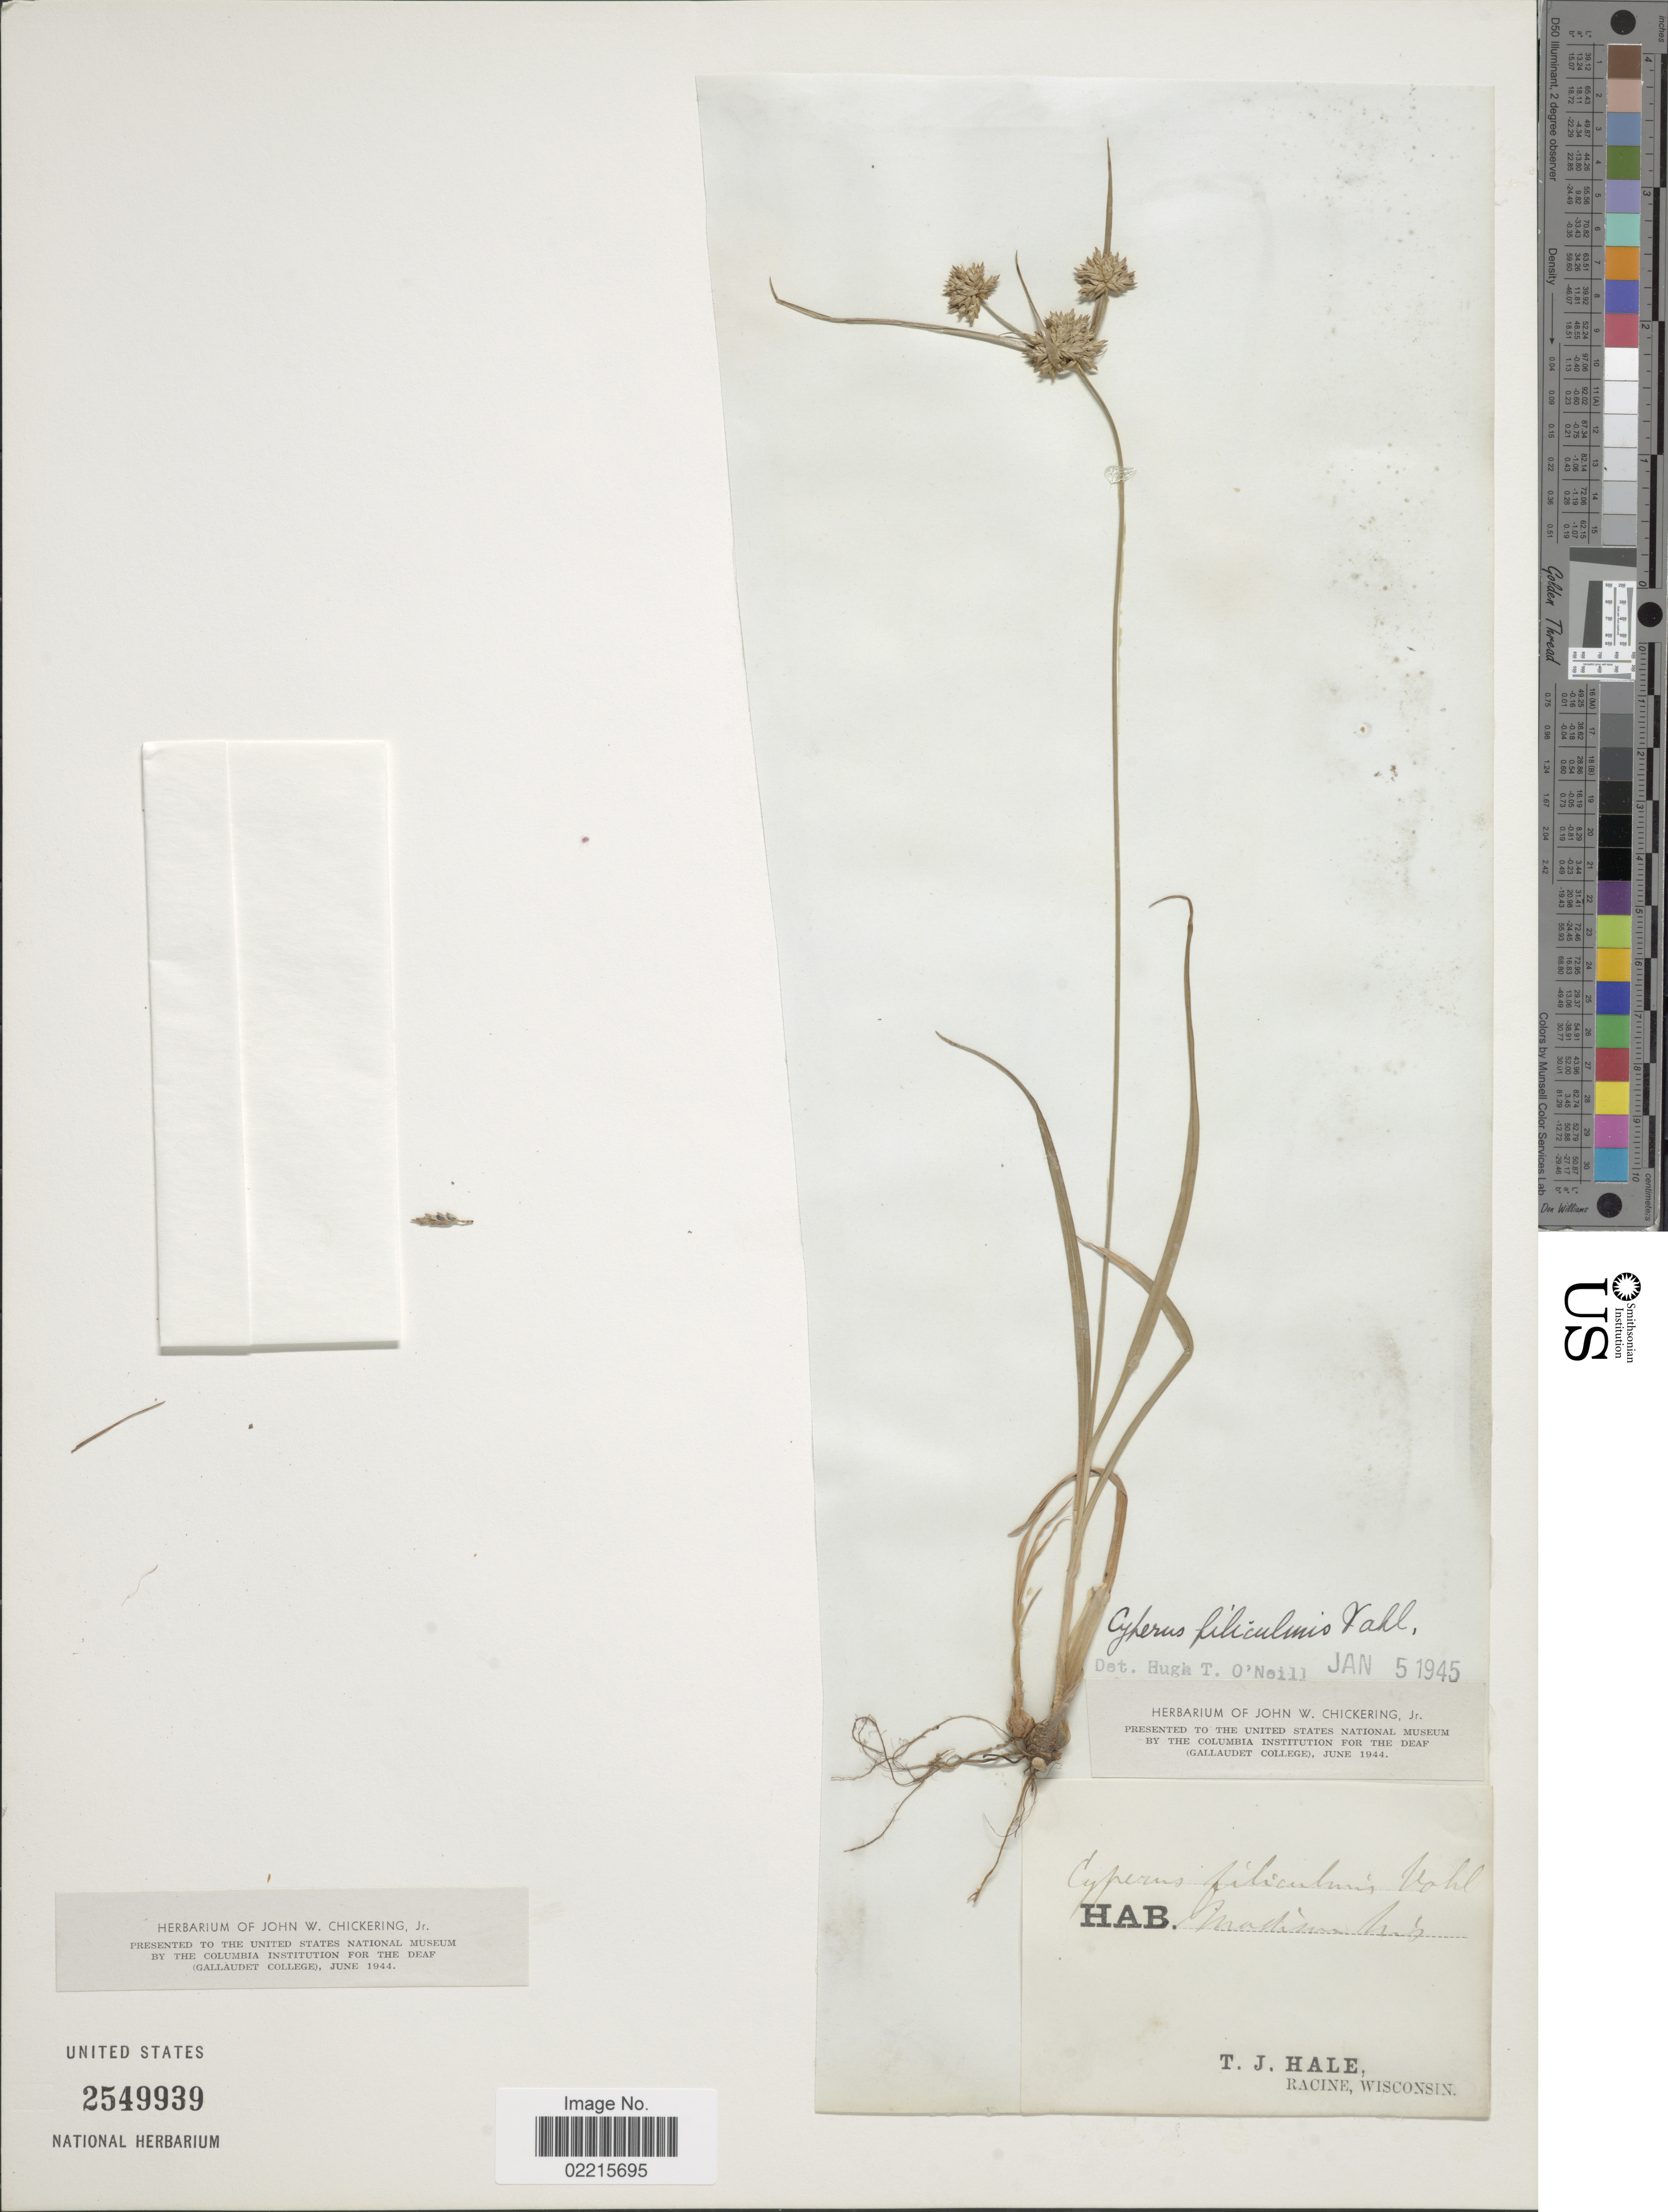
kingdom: Plantae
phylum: Tracheophyta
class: Liliopsida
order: Poales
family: Cyperaceae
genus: Cyperus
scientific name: Cyperus filiculmis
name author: Vahl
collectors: T. Hale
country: United States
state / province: Wisconsin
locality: Madison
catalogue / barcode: US 2549939